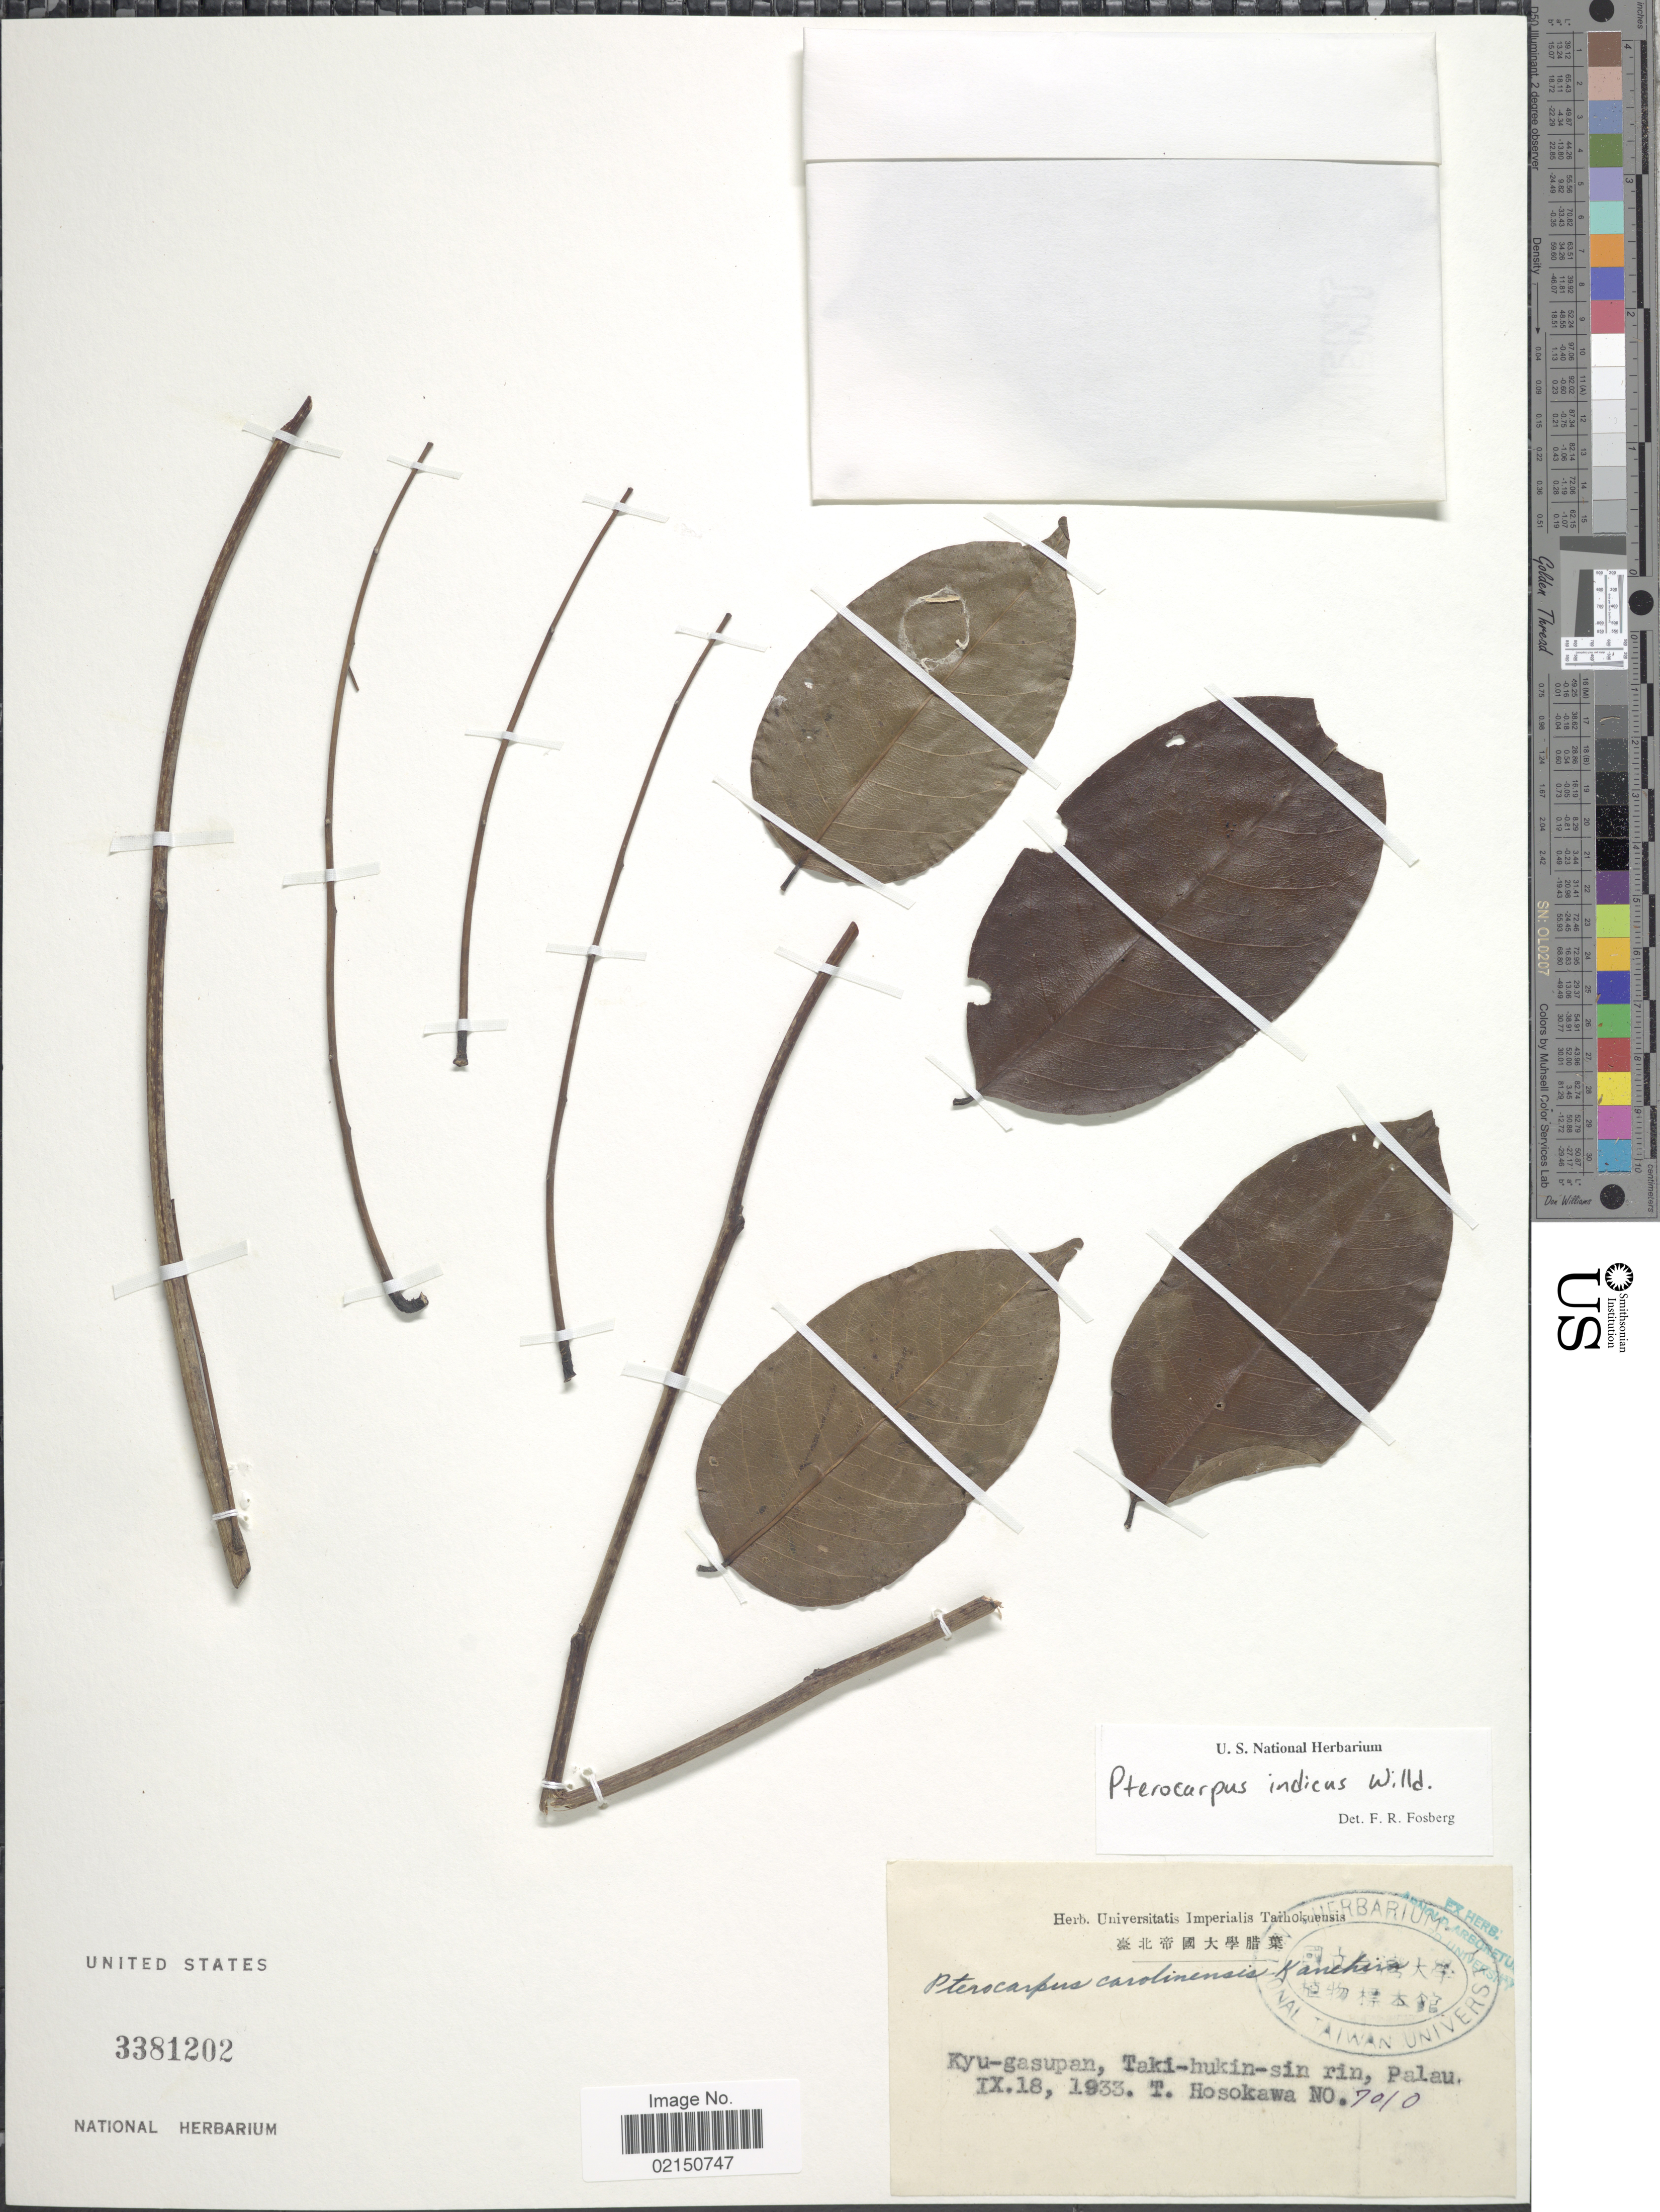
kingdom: Plantae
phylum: Tracheophyta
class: Magnoliopsida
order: Fabales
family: Fabaceae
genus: Pterocarpus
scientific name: Pterocarpus indicus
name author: Willd.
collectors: T. Hosokawa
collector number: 7010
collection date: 1933-09-18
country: Palau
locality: Kyu-gasupan, Taki-hukin-sin-rin, Palau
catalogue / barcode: US 3381202